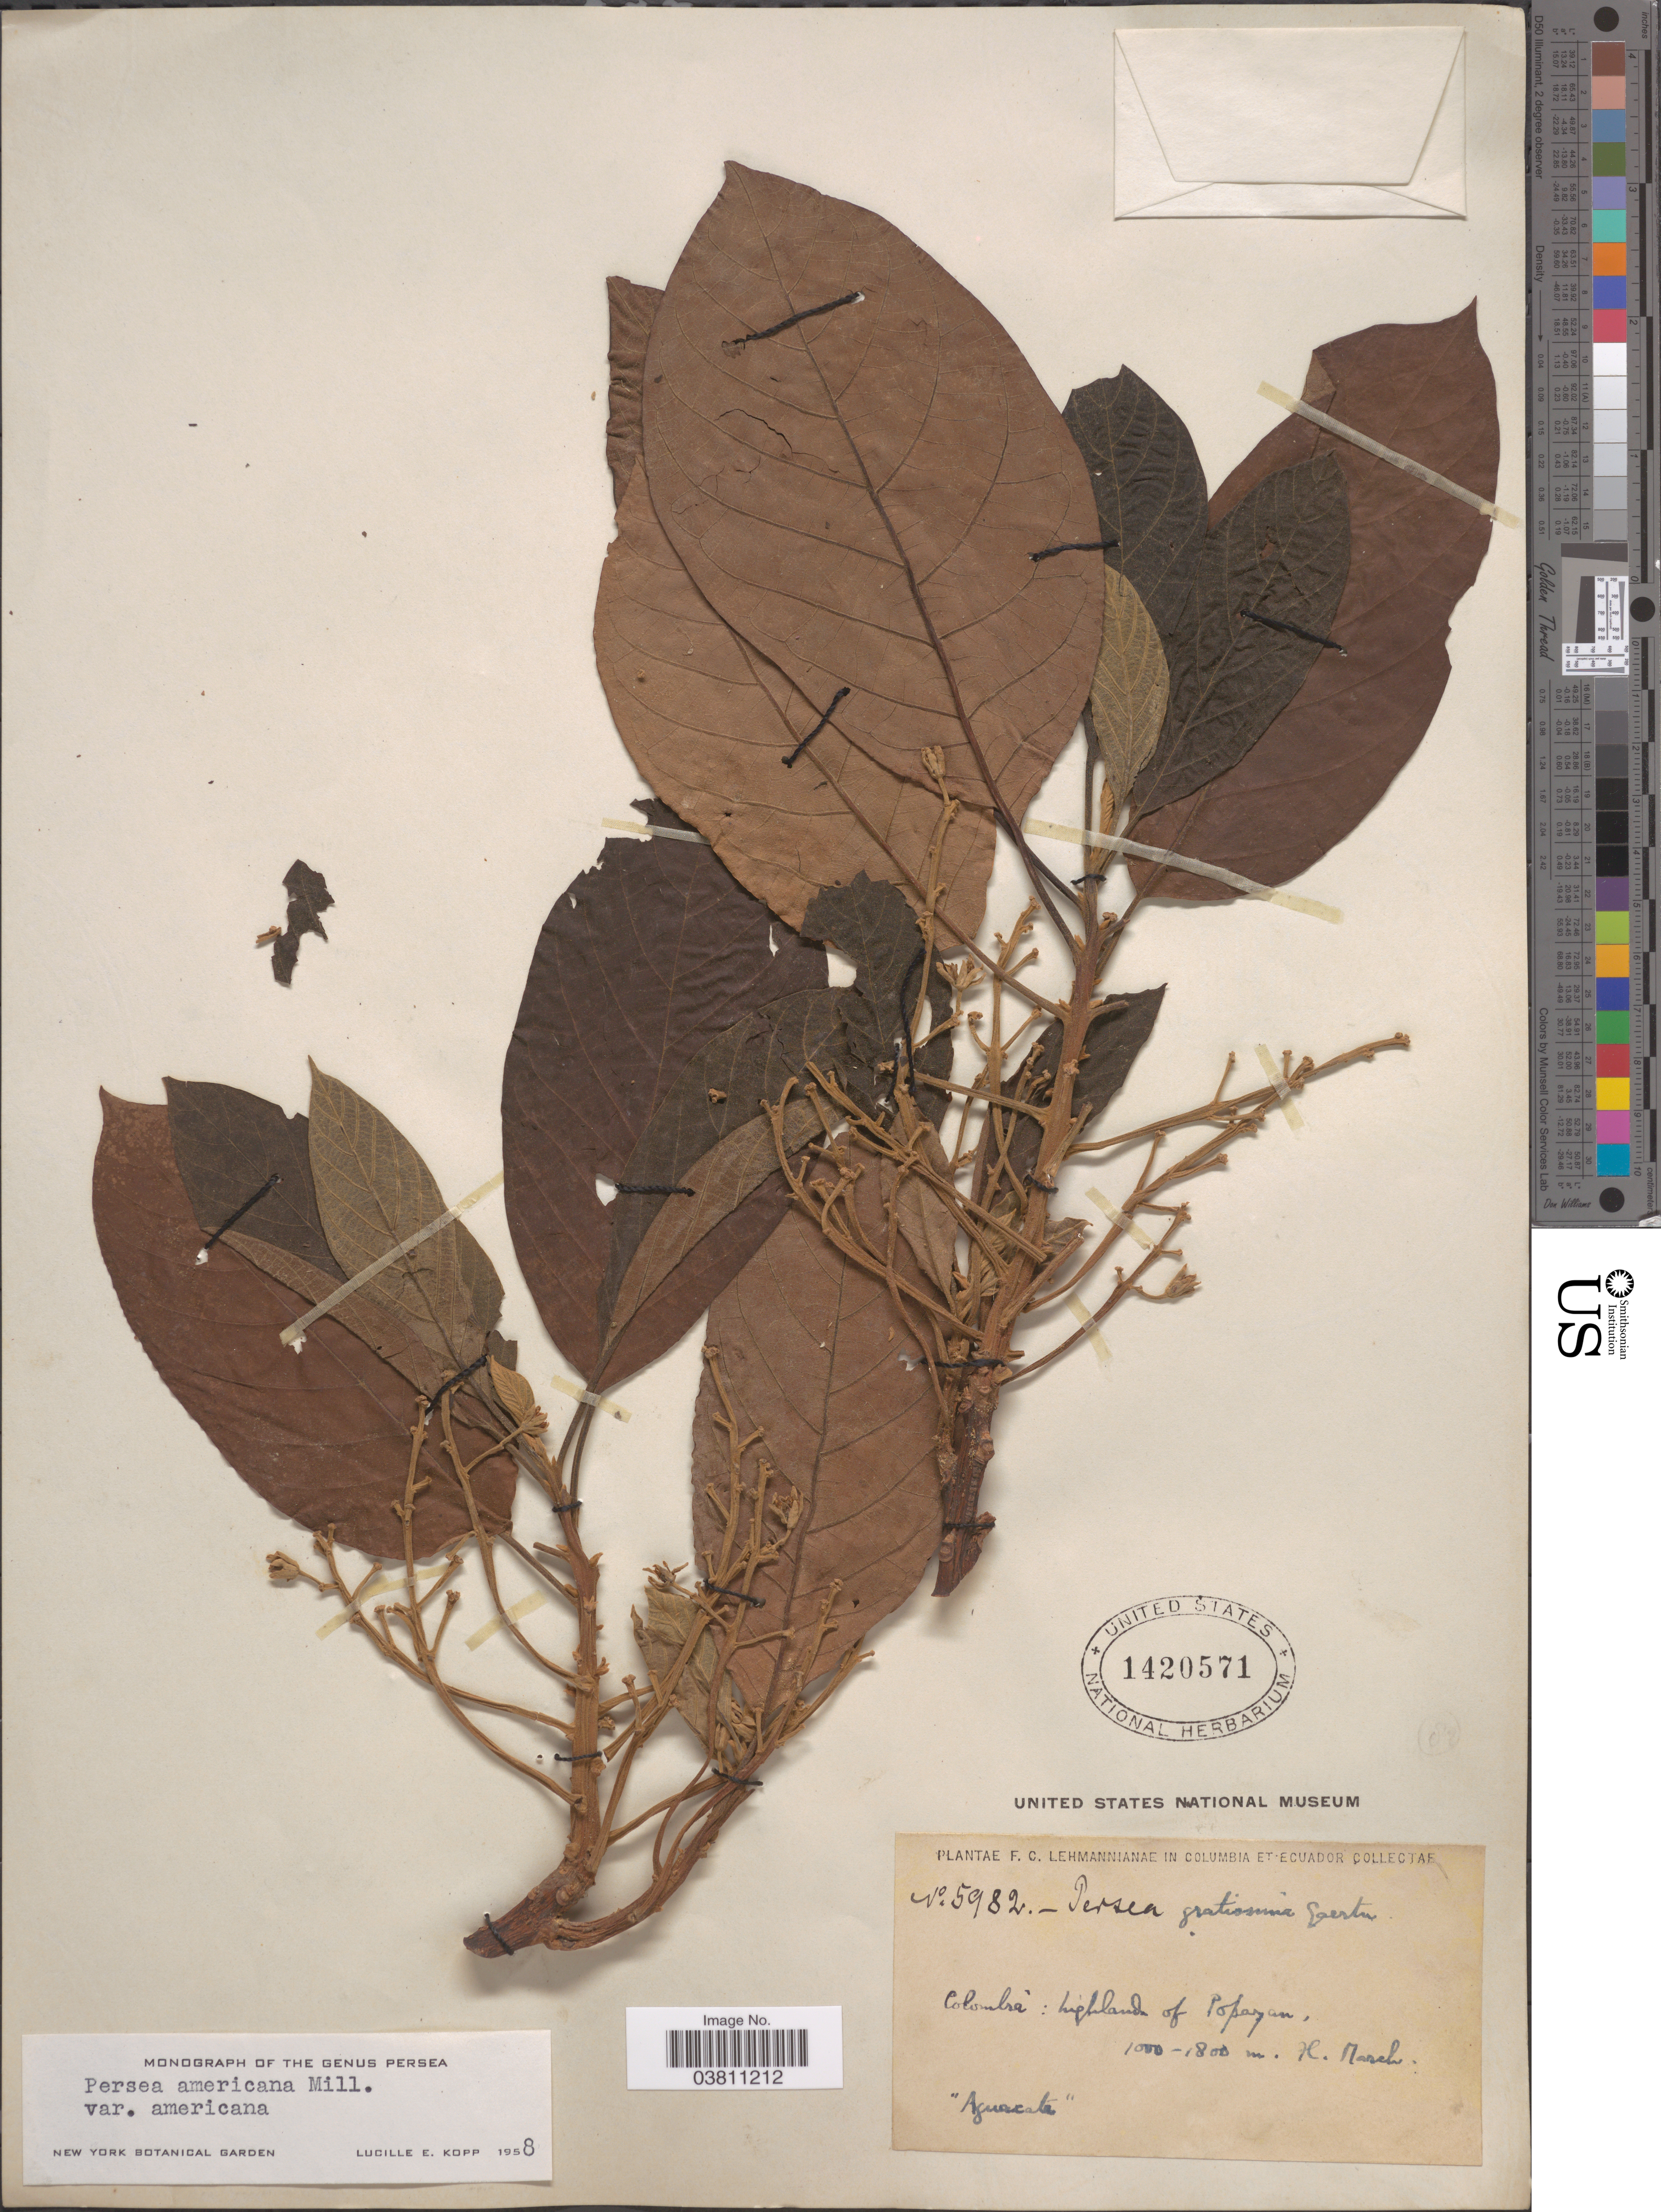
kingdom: Plantae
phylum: Tracheophyta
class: Magnoliopsida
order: Laurales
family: Lauraceae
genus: Persea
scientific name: Persea americana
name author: Mill.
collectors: F. C. Lehmann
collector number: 5982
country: Colombia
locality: Highlands of Popayan.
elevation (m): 1000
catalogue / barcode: US 1420571